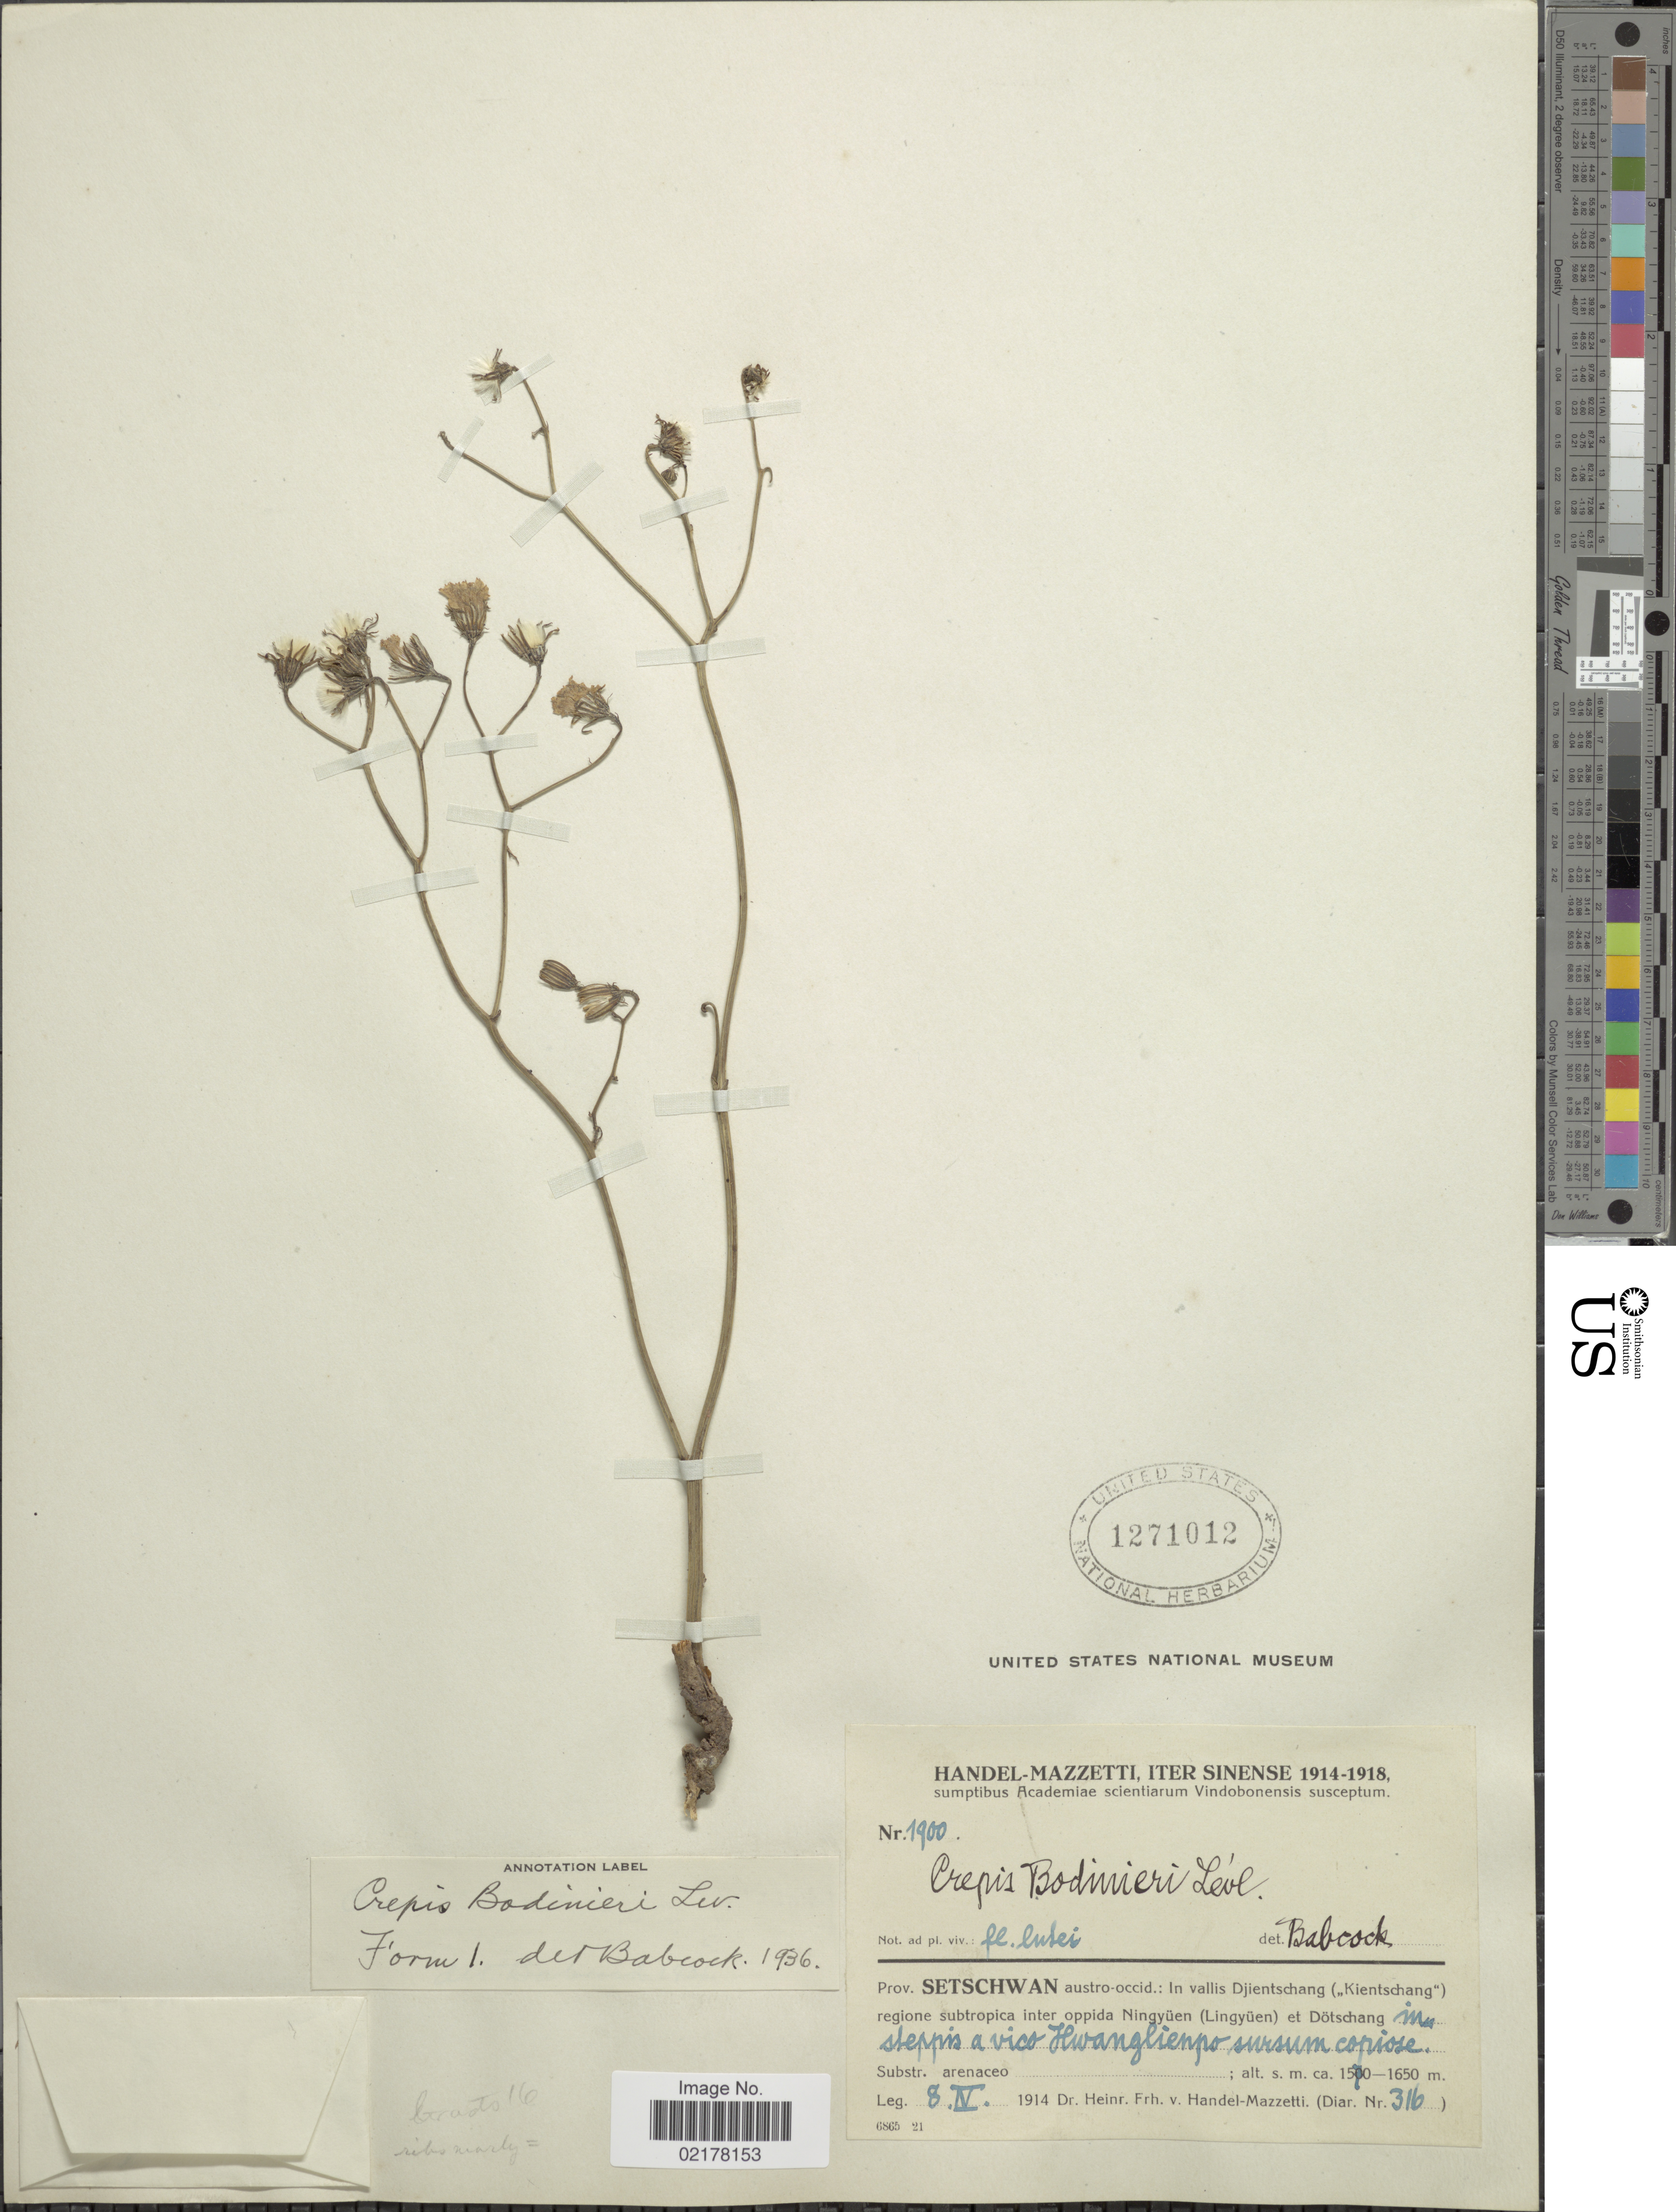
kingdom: Plantae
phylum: Tracheophyta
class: Magnoliopsida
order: Asterales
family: Asteraceae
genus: Crepis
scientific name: Crepis bodinieri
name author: H. Lév.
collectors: H. Handel-Mazzetti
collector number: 1900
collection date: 1914-04-08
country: China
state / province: Sichuan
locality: Sinense. Prov. Setschwan austro-occid.: In vallis Djientschang (Kientschang) regione subtropica inter oppida Ningyüen (Lingyüen) et Dötschang a vico Hwanglienpo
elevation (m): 1570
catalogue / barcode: US 1271012